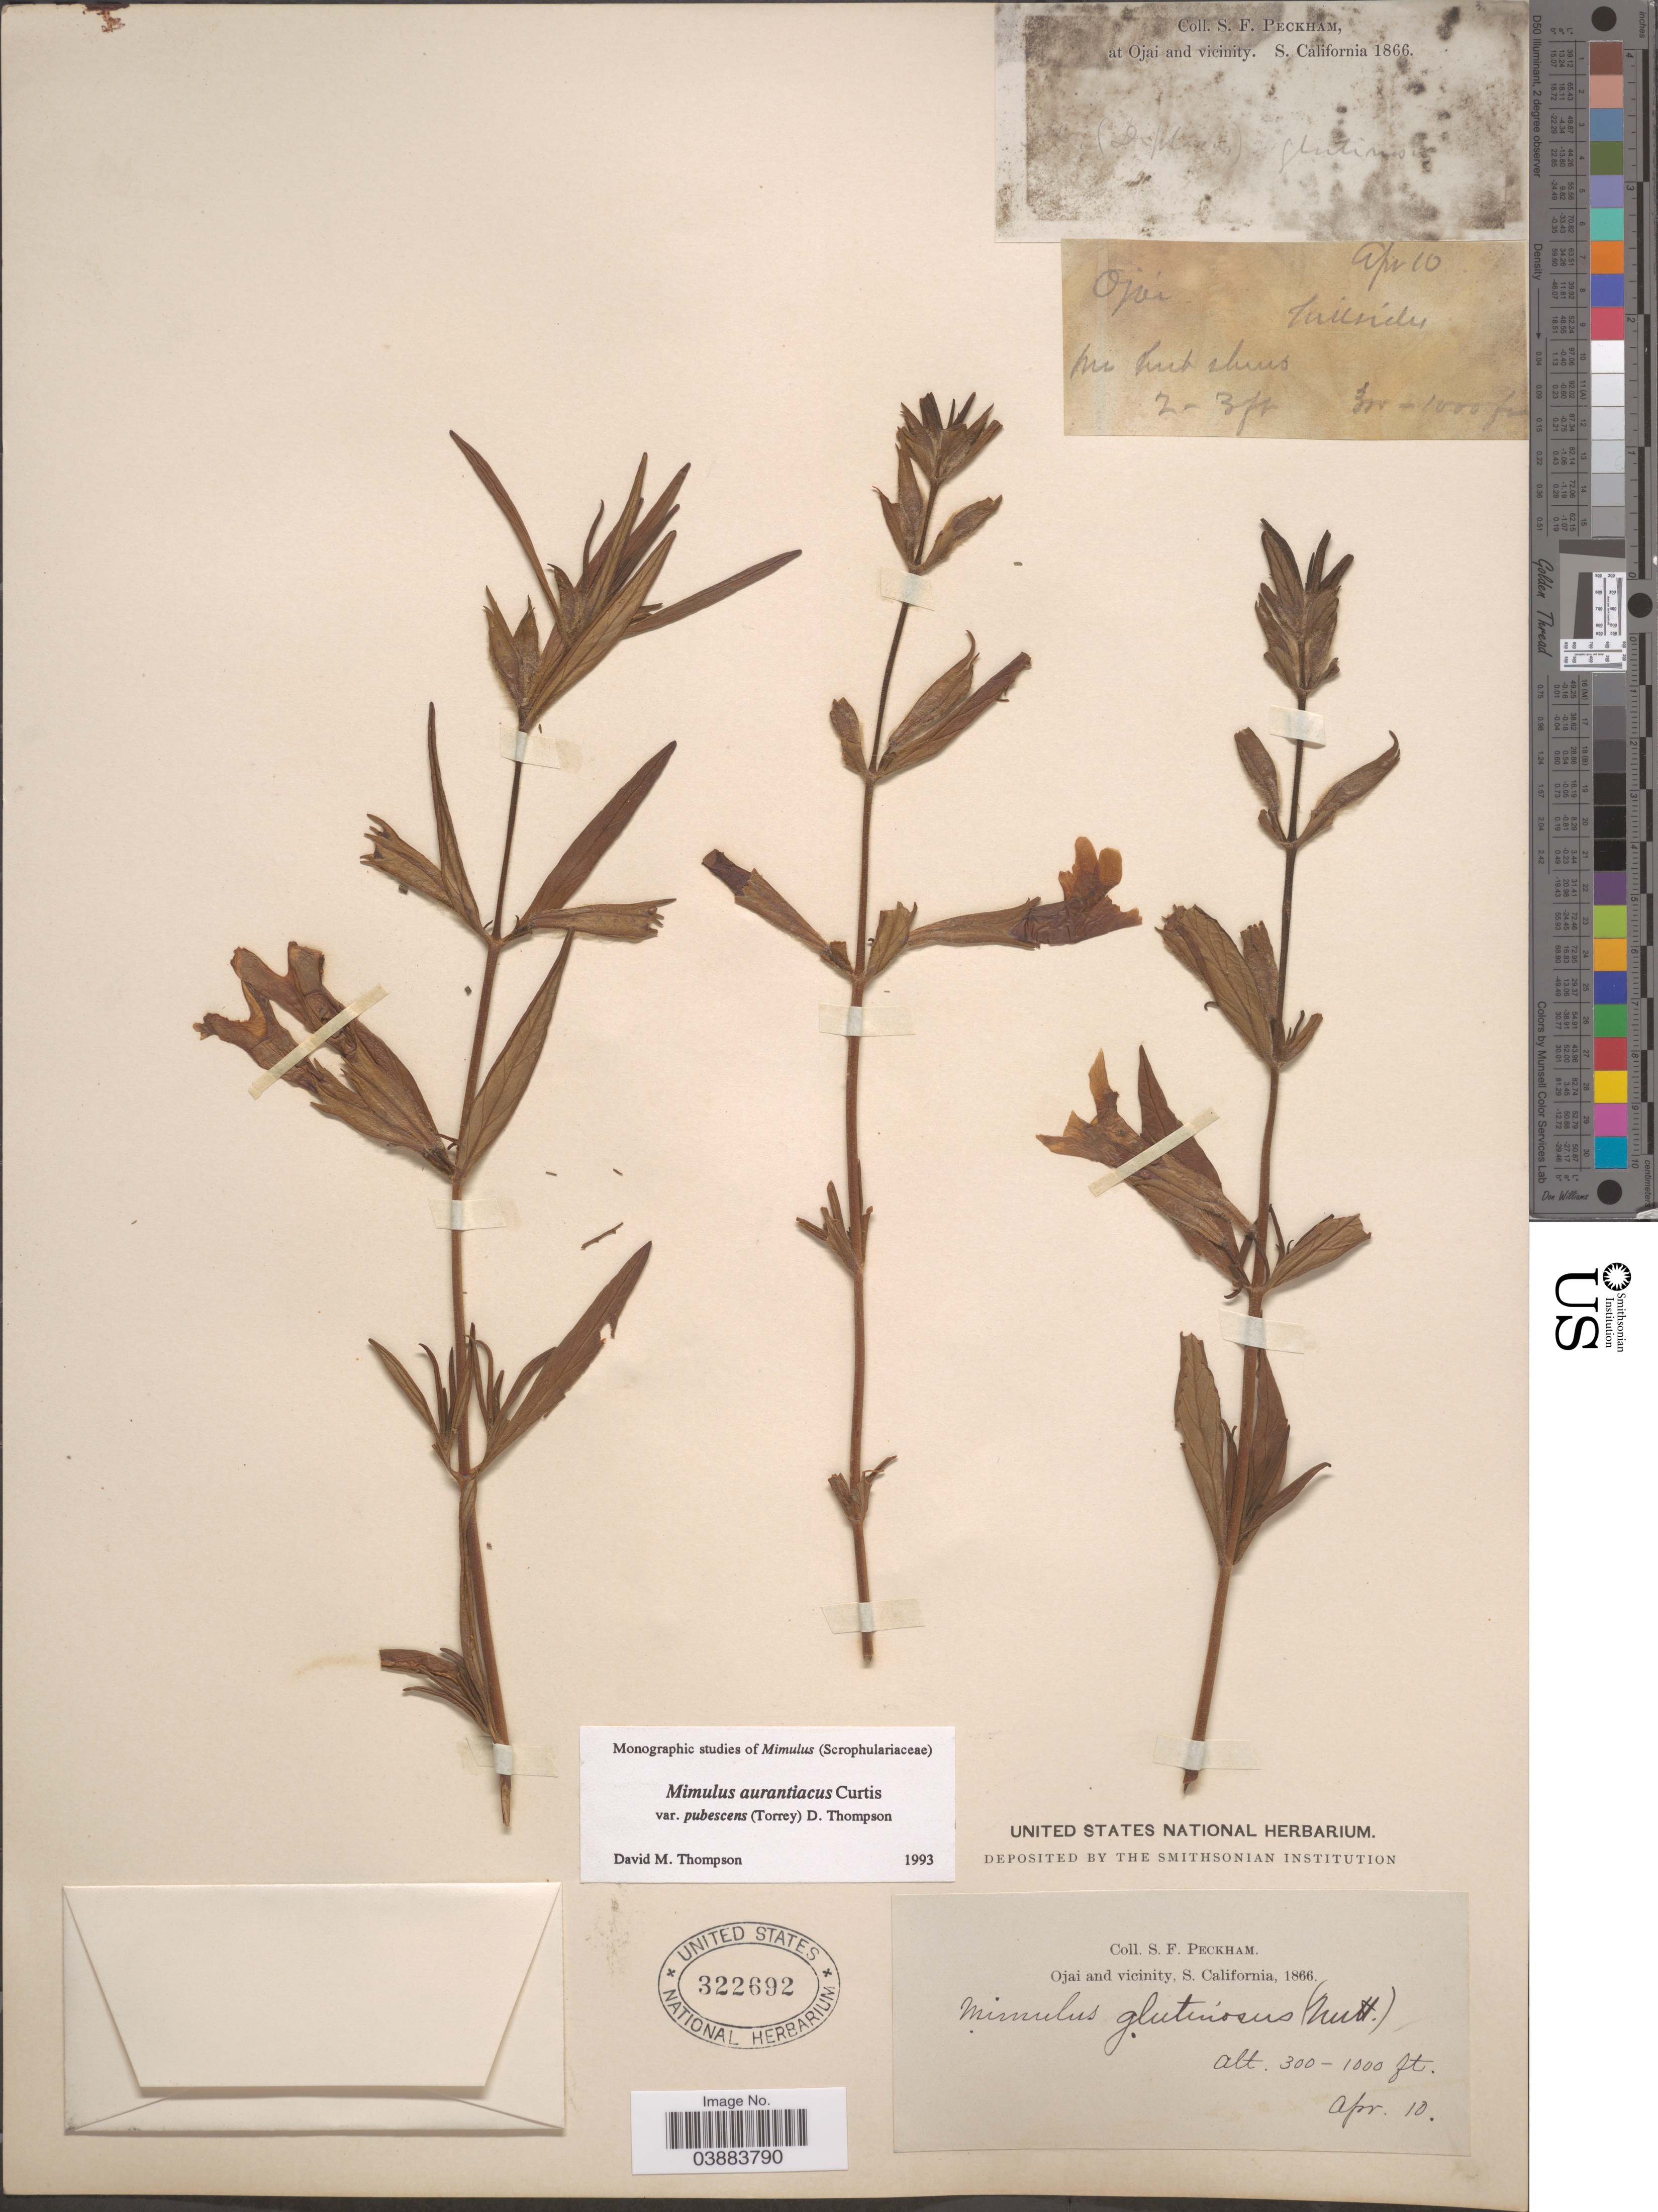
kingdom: Plantae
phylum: Tracheophyta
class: Magnoliopsida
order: Lamiales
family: Phrymaceae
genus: Diplacus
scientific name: Diplacus aurantiacus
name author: (Curtis) Jeps.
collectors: S. Peckham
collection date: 1866-04-10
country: United States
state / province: California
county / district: Ventura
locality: Ojai and vicinity, S. California.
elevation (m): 91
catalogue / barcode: US 322692